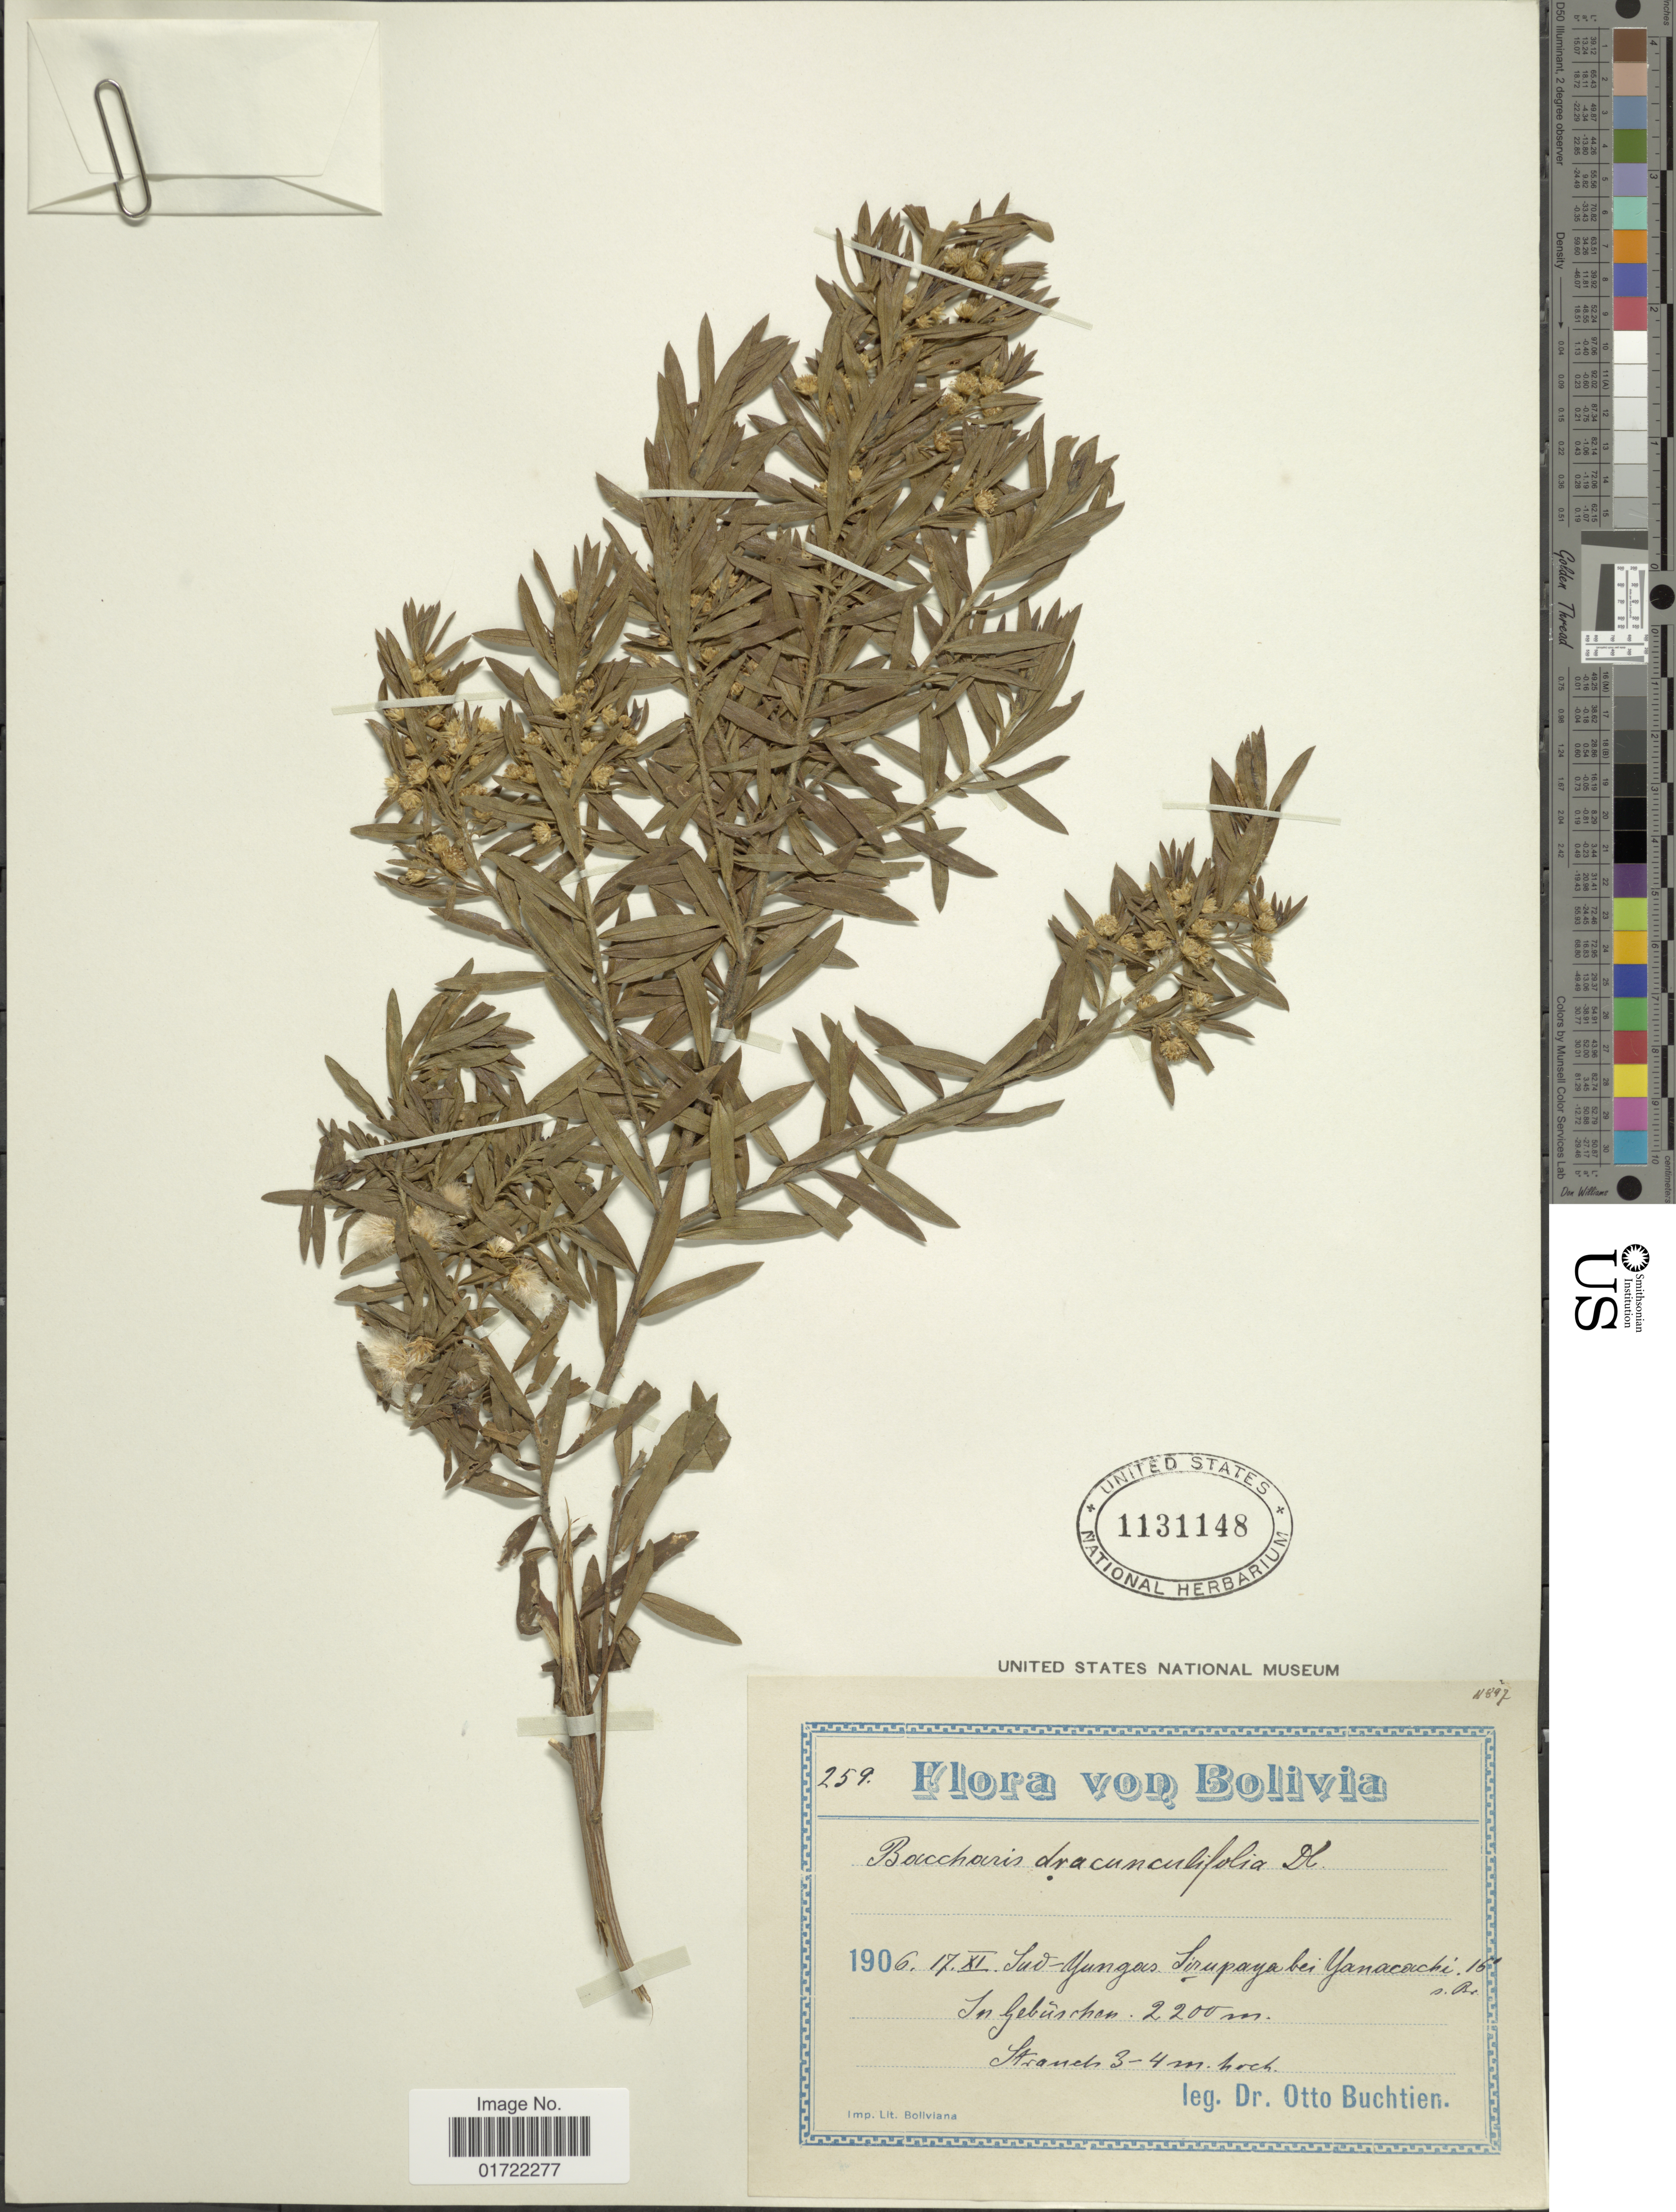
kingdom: Plantae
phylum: Tracheophyta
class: Magnoliopsida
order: Asterales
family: Asteraceae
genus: Baccharis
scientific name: Baccharis dracunculifolia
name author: DC.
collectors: O. Buchtien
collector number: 259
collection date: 1906-11-17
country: Bolivia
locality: Sud-Yungas, Sirupaya bei Yanacachi 15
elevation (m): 2200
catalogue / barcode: US 1131148